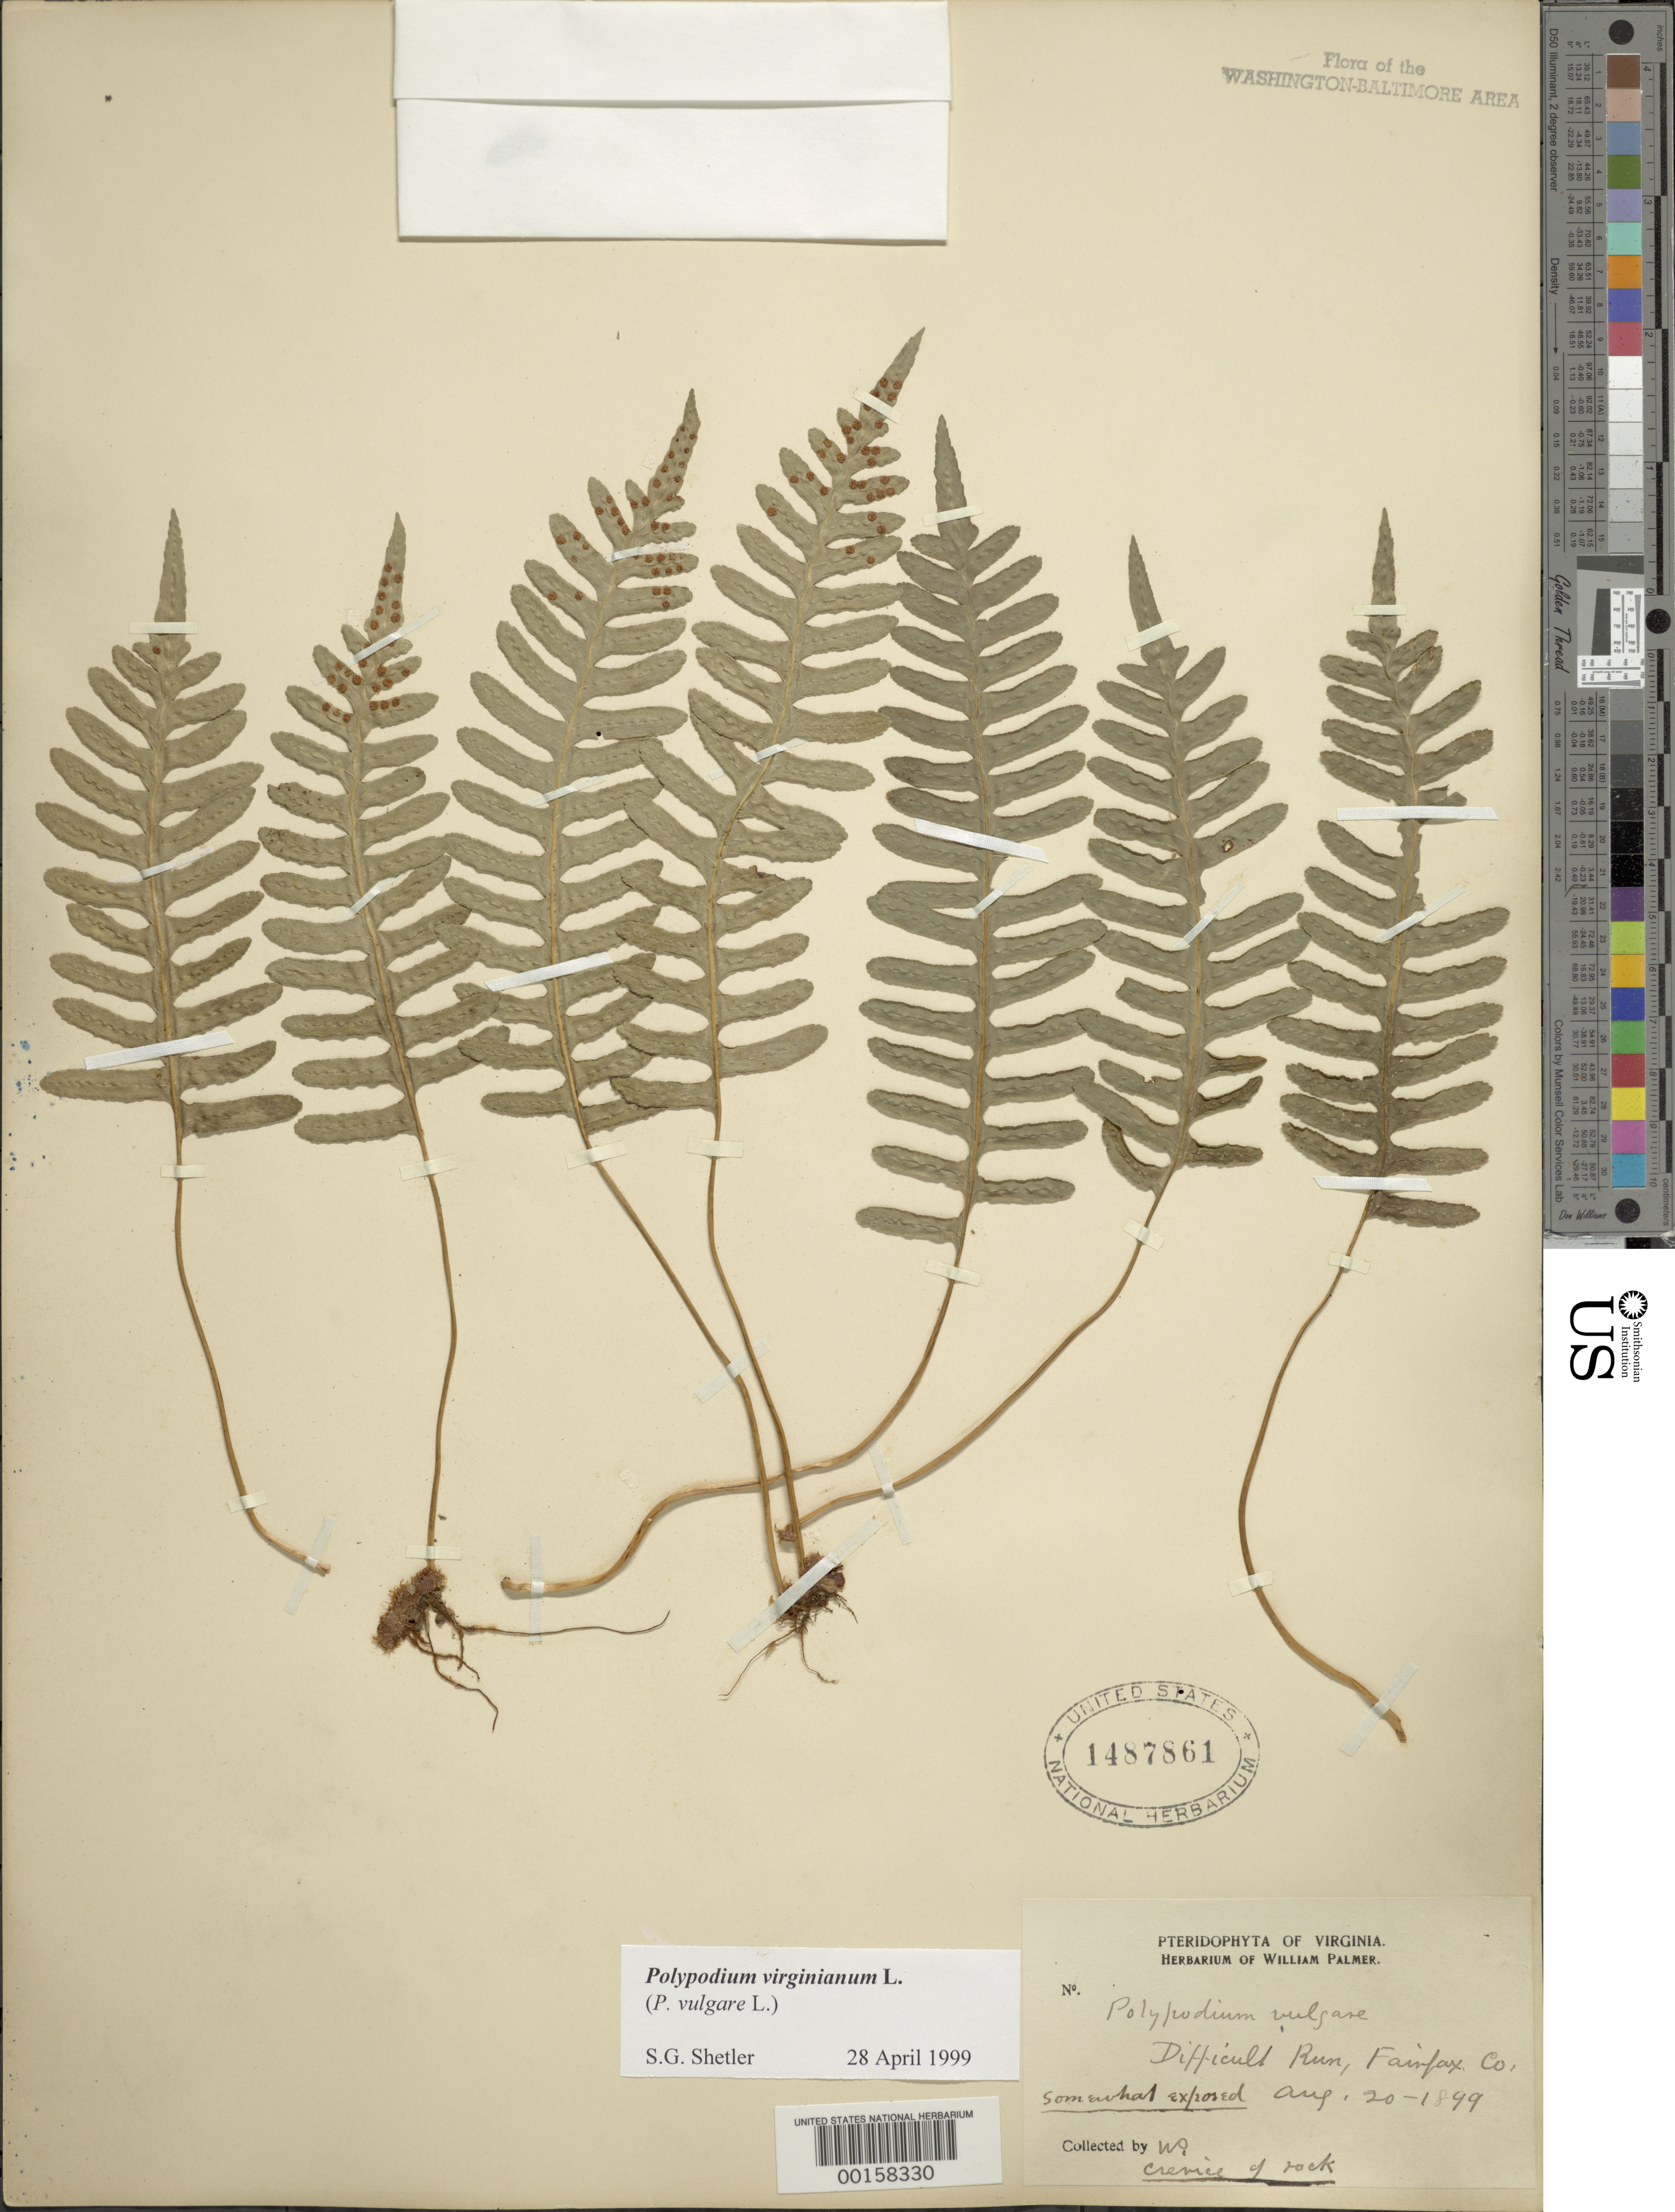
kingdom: Plantae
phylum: Tracheophyta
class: Polypodiopsida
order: Polypodiales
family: Polypodiaceae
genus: Polypodium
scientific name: Polypodium virginianum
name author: L.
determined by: Shetler, Stanwyn G., (US), NMNH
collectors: W. Palmer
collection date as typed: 20 Aug 1899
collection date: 1899-08-20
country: United States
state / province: Virginia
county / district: Fairfax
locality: Difficult Run C. and O. Canal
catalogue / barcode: US 1487861